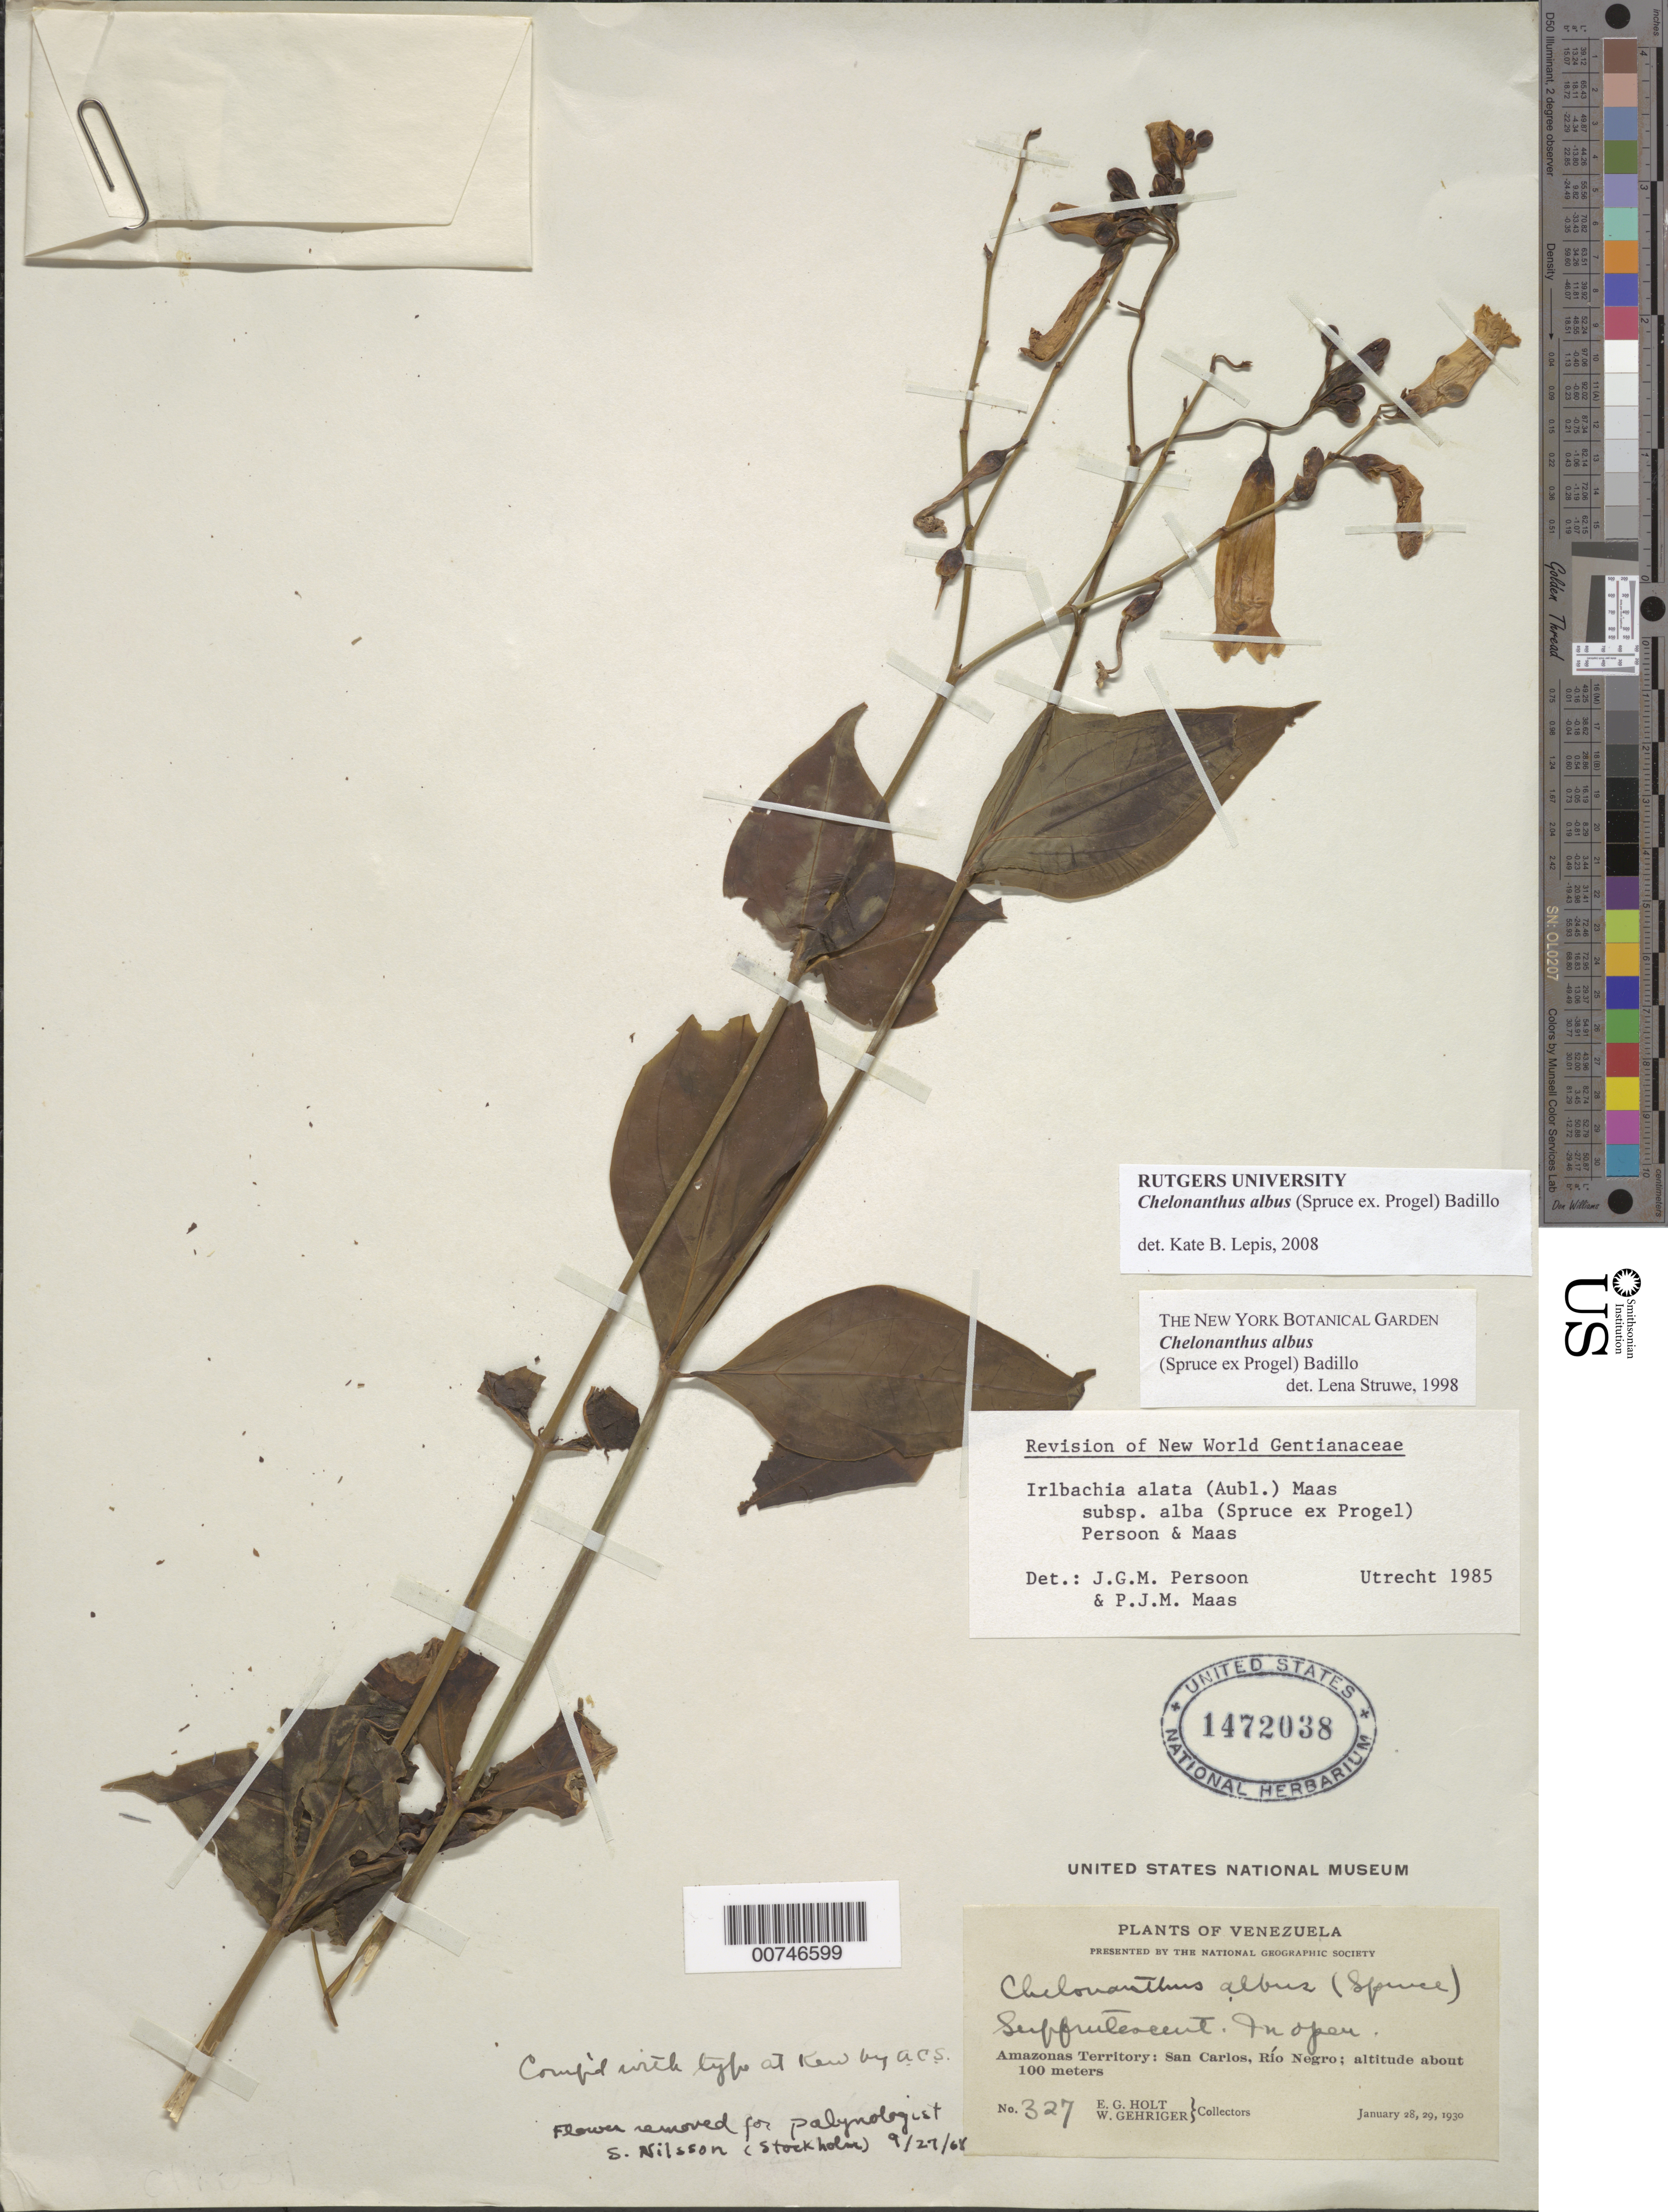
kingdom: Plantae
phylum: Tracheophyta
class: Magnoliopsida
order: Gentianales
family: Gentianaceae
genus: Chelonanthus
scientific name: Chelonanthus albus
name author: (Spruce ex Progel) V.M. Badillo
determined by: Struwe, L.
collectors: E. Holt & W. Gehriger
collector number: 327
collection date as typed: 28-Jan-30 to 29-Jan-30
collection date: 1930-01-28/1930-01-29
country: Venezuela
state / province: Amazonas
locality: San Carlos de Río Negro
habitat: In open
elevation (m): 100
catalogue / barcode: US 1472038